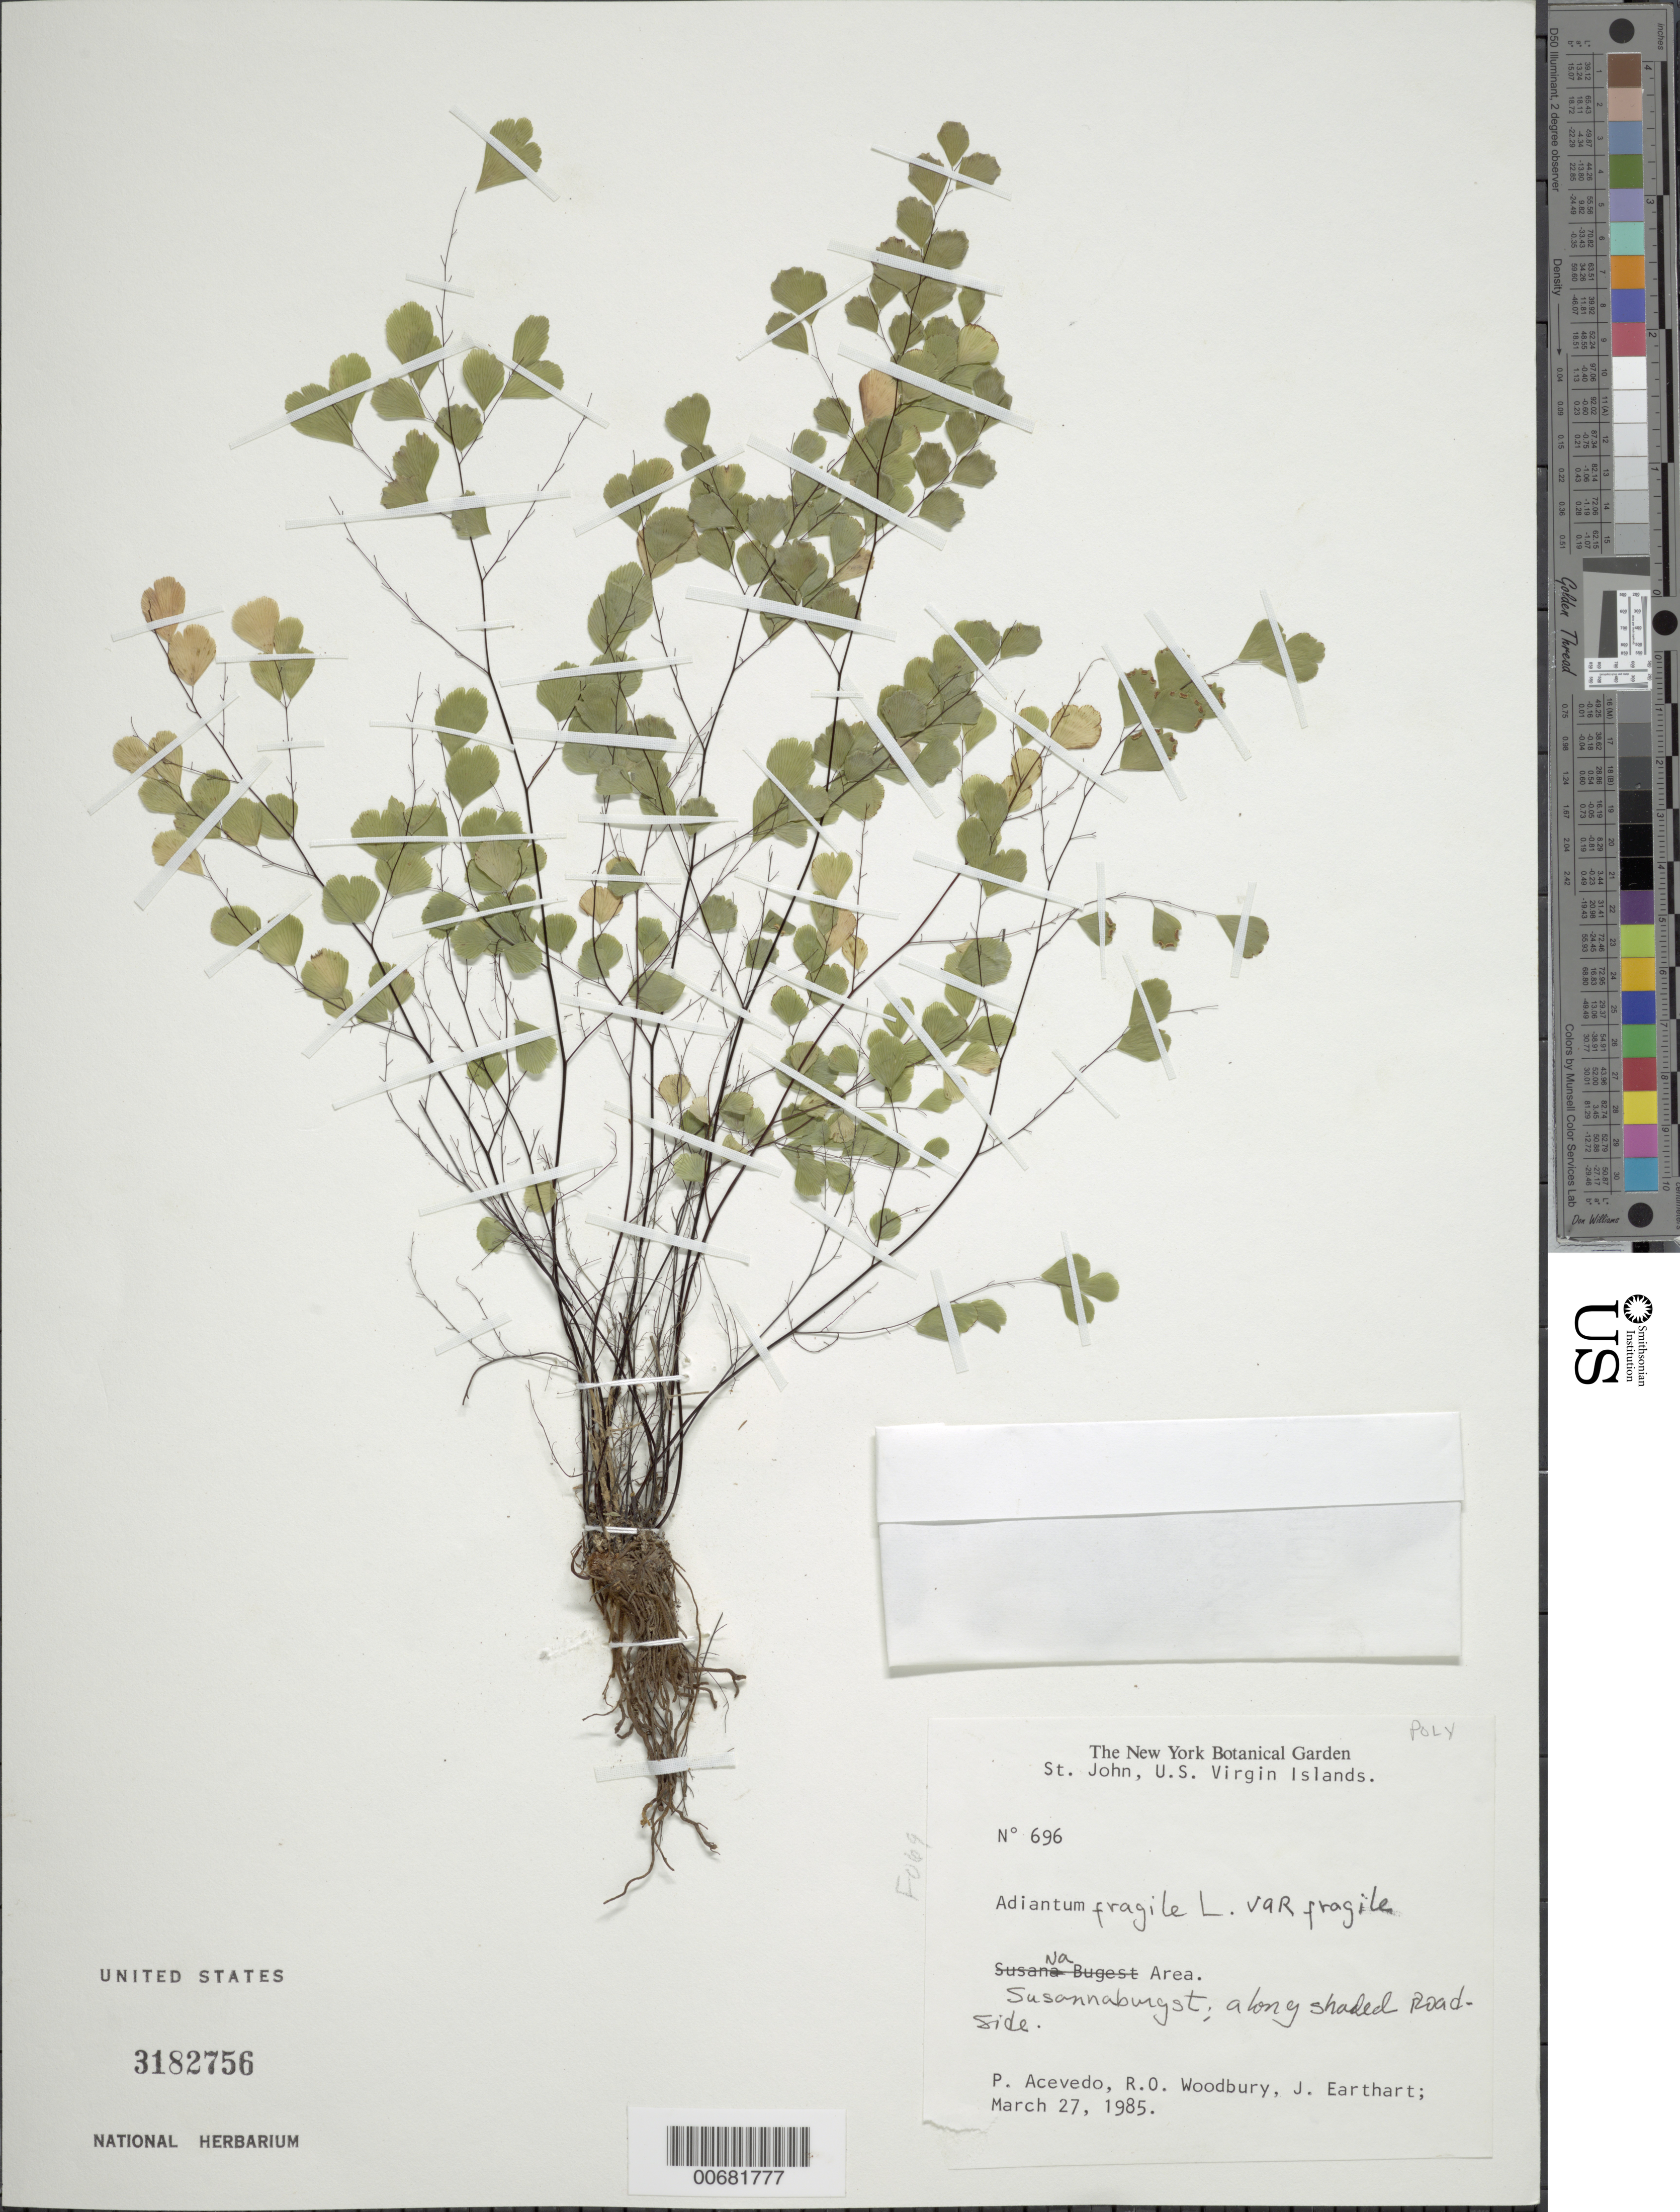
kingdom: Plantae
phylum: Tracheophyta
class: Polypodiopsida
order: Polypodiales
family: Pteridaceae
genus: Adiantum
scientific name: Adiantum fragile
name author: Sw.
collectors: P. Acevedo-Rodr., R. O. Woodbury, J. Earhart & J. Matuzak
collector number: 696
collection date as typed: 28 Mar 1985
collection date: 1985-03-28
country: U.S. Virgin Islands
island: St. John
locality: Cruz Bay Quarter; Susannaberg.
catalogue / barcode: US 3182756